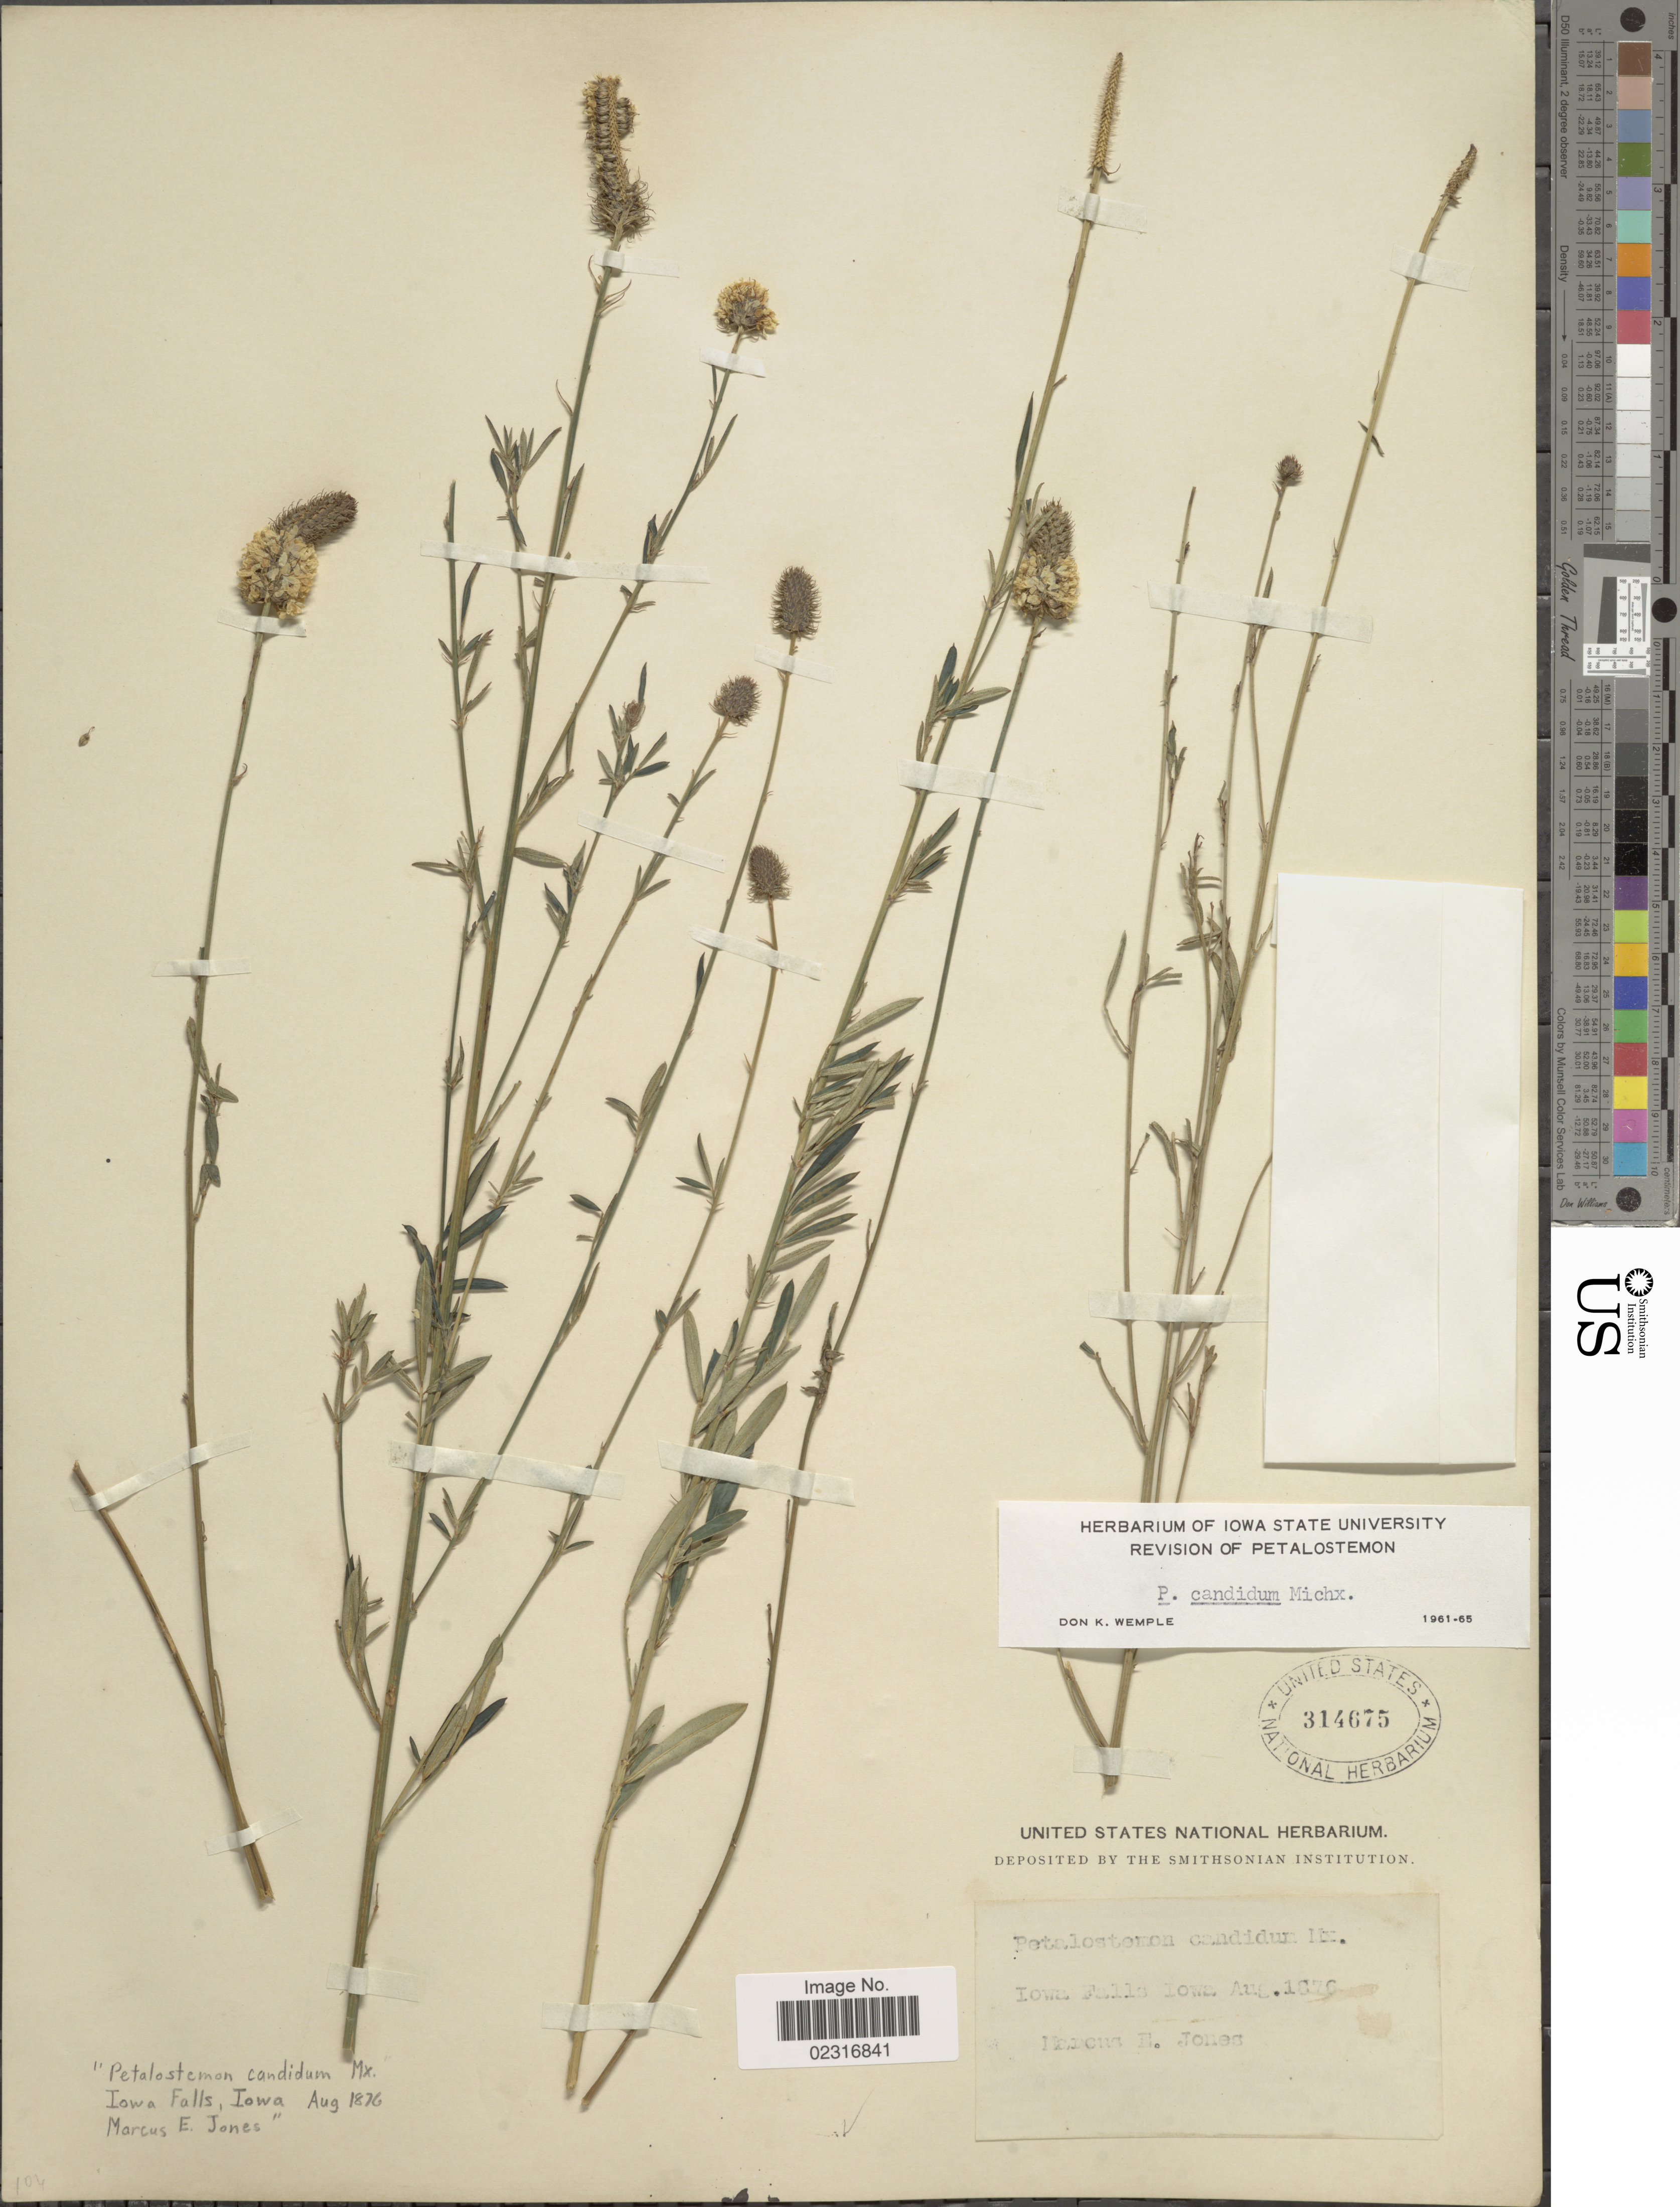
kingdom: Plantae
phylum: Tracheophyta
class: Magnoliopsida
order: Fabales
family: Fabaceae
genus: Dalea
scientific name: Dalea candida var. candida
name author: Michx. ex Willd.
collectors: M. E. Jones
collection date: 1876-08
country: United States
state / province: Iowa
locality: Iowa Falls.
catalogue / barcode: US 314675